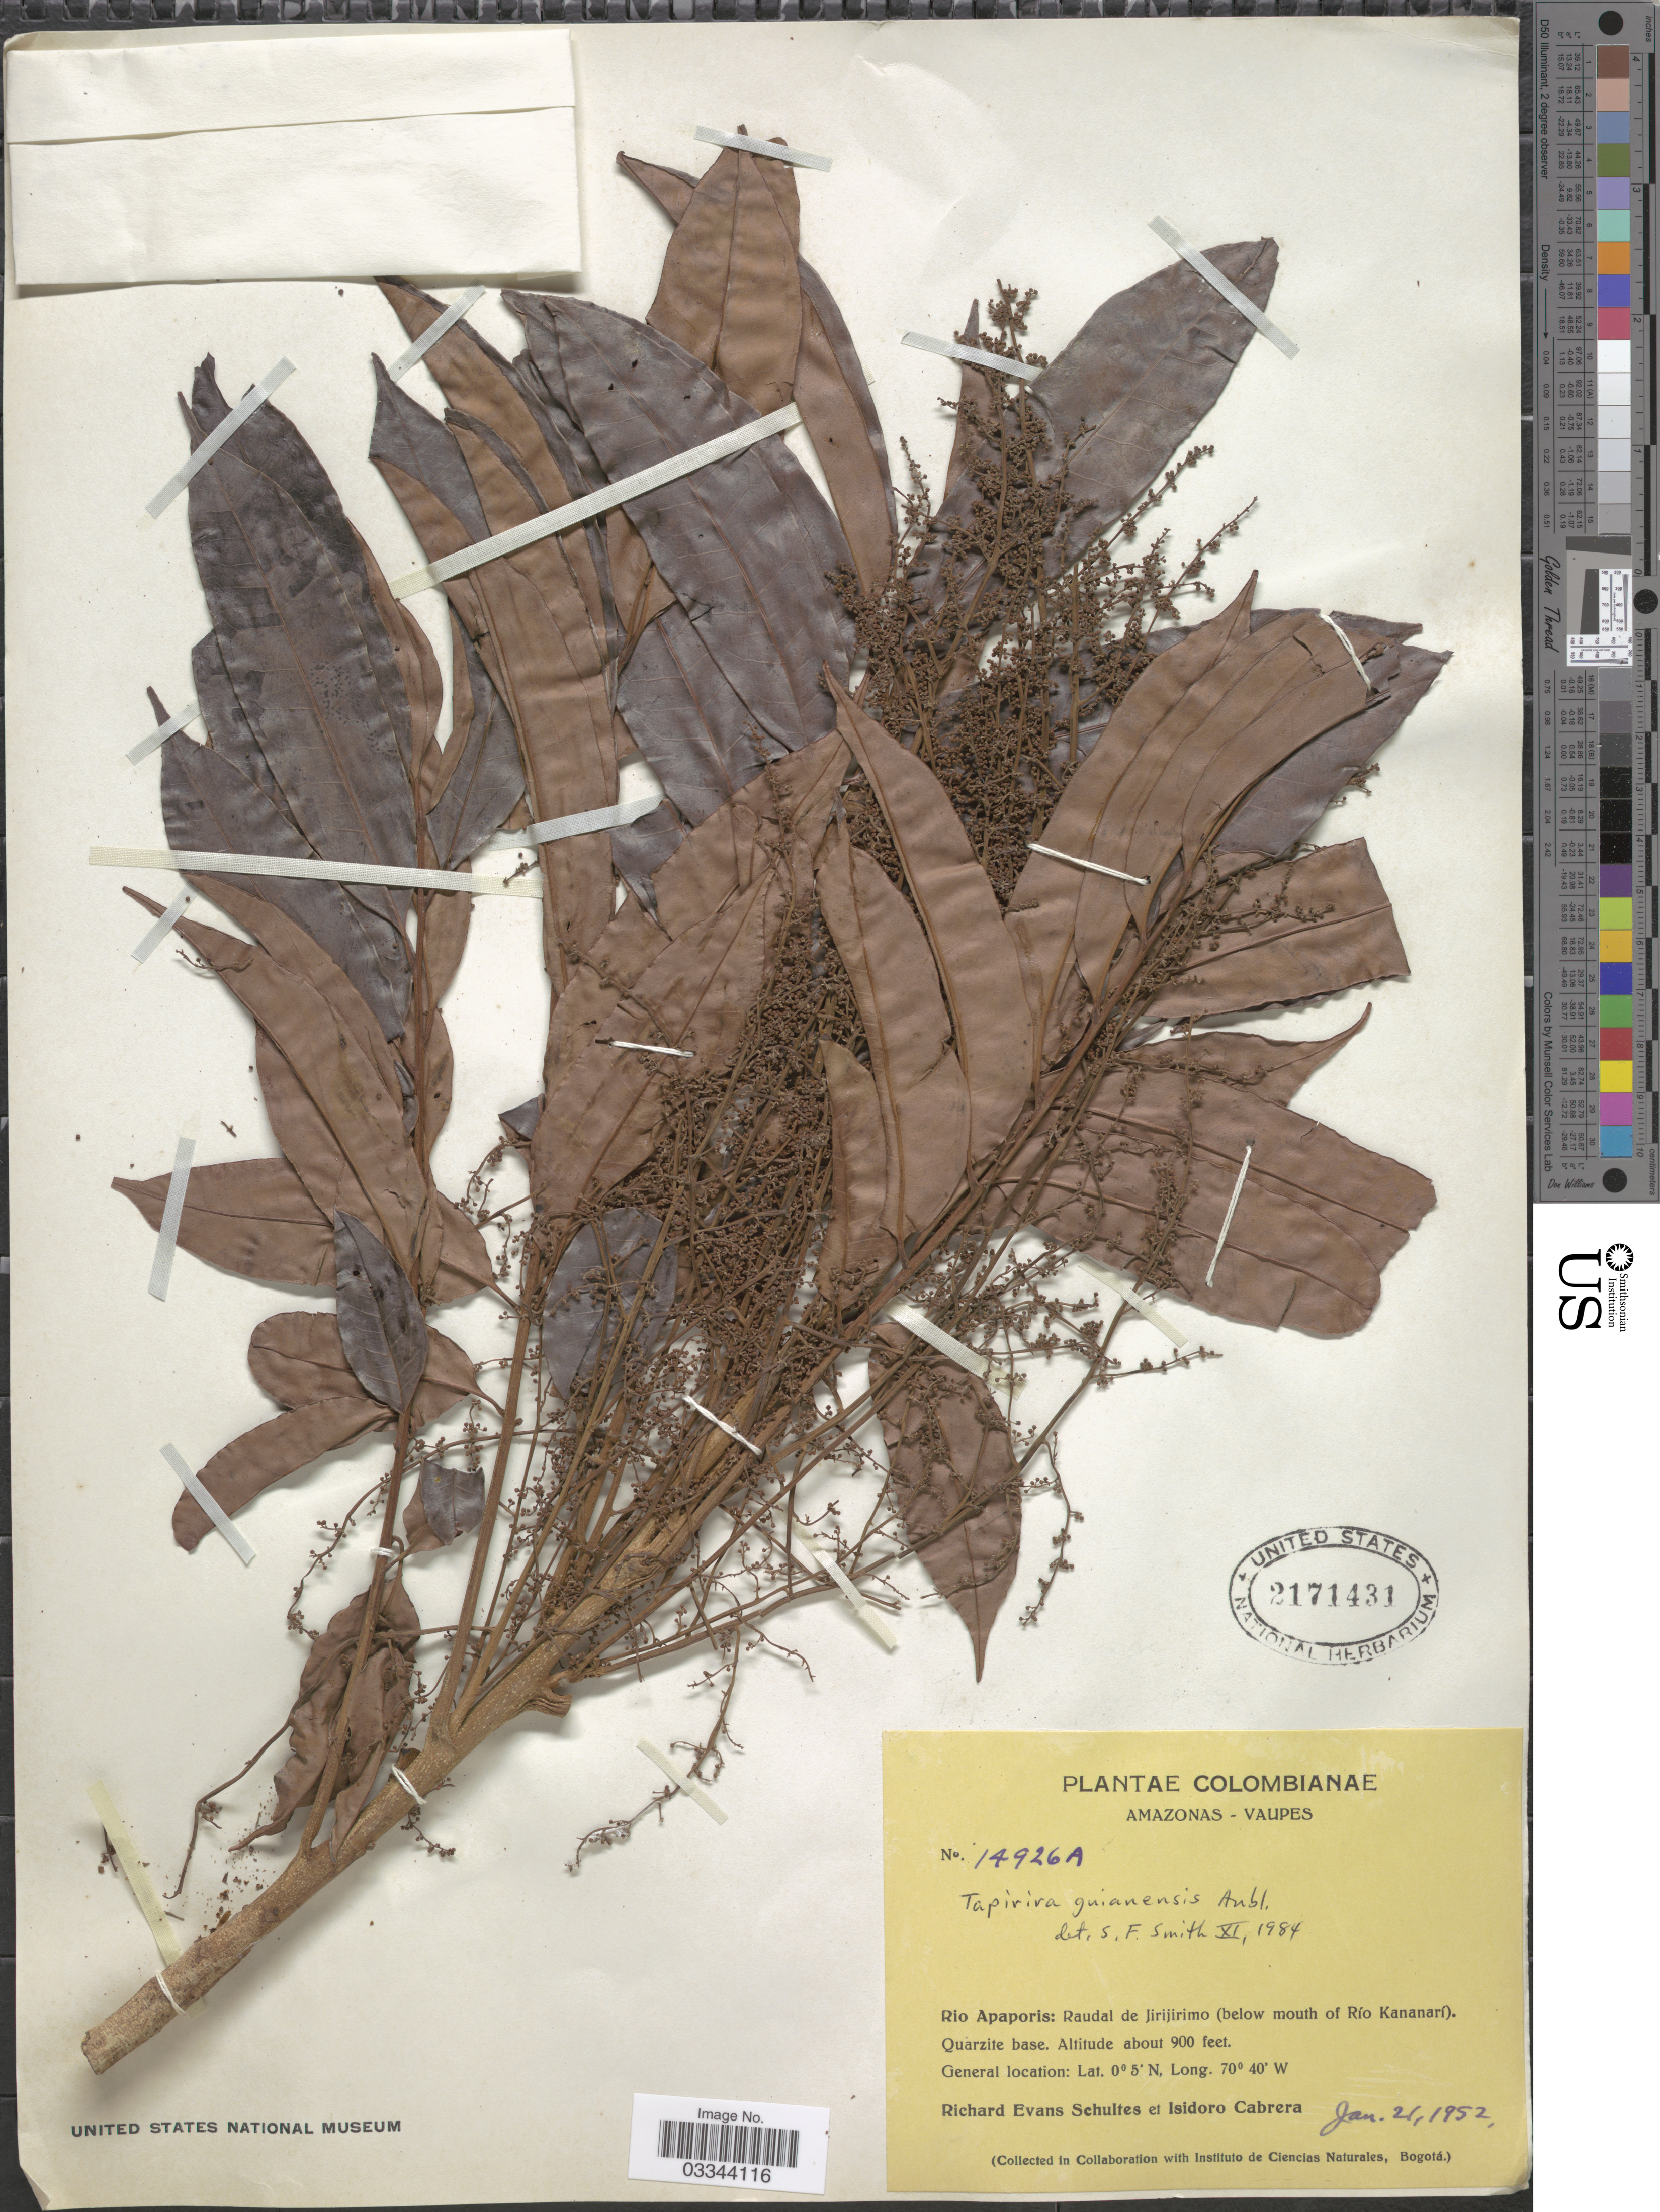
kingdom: Plantae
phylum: Tracheophyta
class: Magnoliopsida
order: Sapindales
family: Anacardiaceae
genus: Tapirira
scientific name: Tapirira guianensis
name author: Aubl.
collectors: R. E. Schultes & I. Cabrera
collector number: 14926A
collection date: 1952-01-21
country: Colombia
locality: Amazonas-Vaupes. Rio Apaporis: Raudal de Jirijirimo (below mouth of Río Kananarí). Quartzite base.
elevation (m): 274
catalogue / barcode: US 2171431